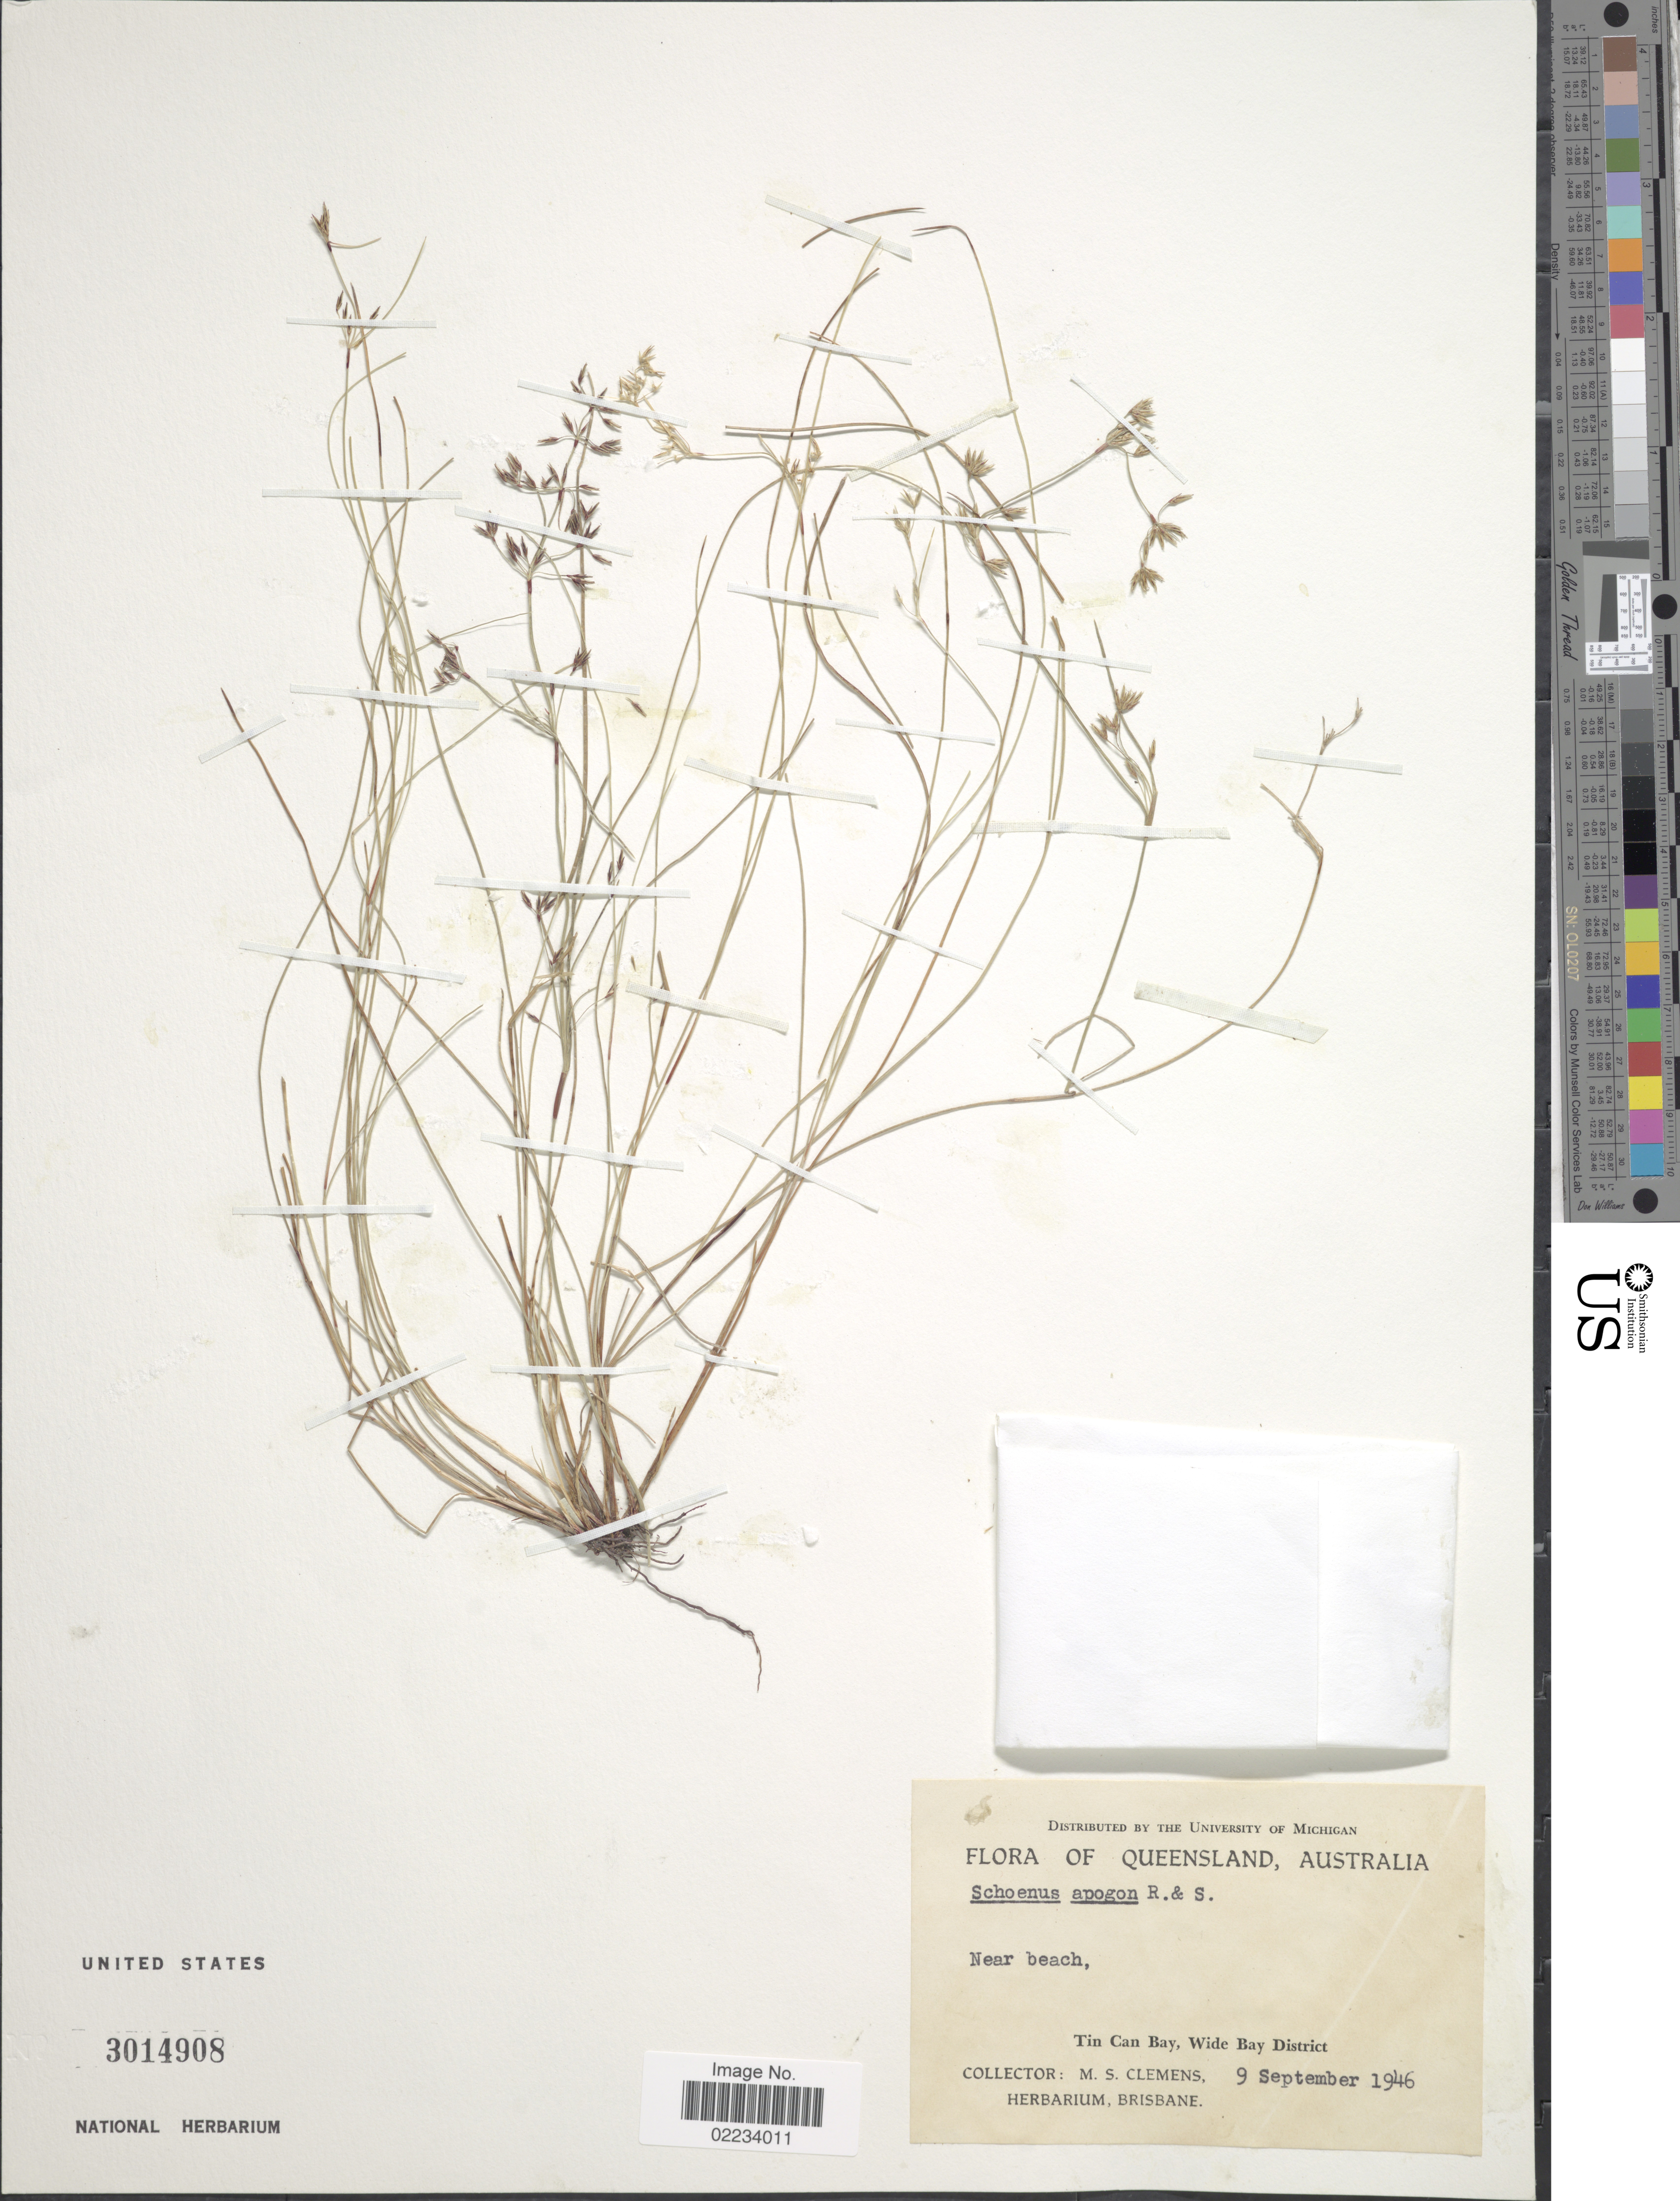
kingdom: Plantae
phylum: Tracheophyta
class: Liliopsida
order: Poales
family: Cyperaceae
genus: Schoenus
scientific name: Schoenus apogon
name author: Roem. & Schult.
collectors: M. S. Clemens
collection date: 1946-09-09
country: Australia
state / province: Queensland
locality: Near beach, Tin Can Bay, Wide Bay District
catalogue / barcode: US 3014908